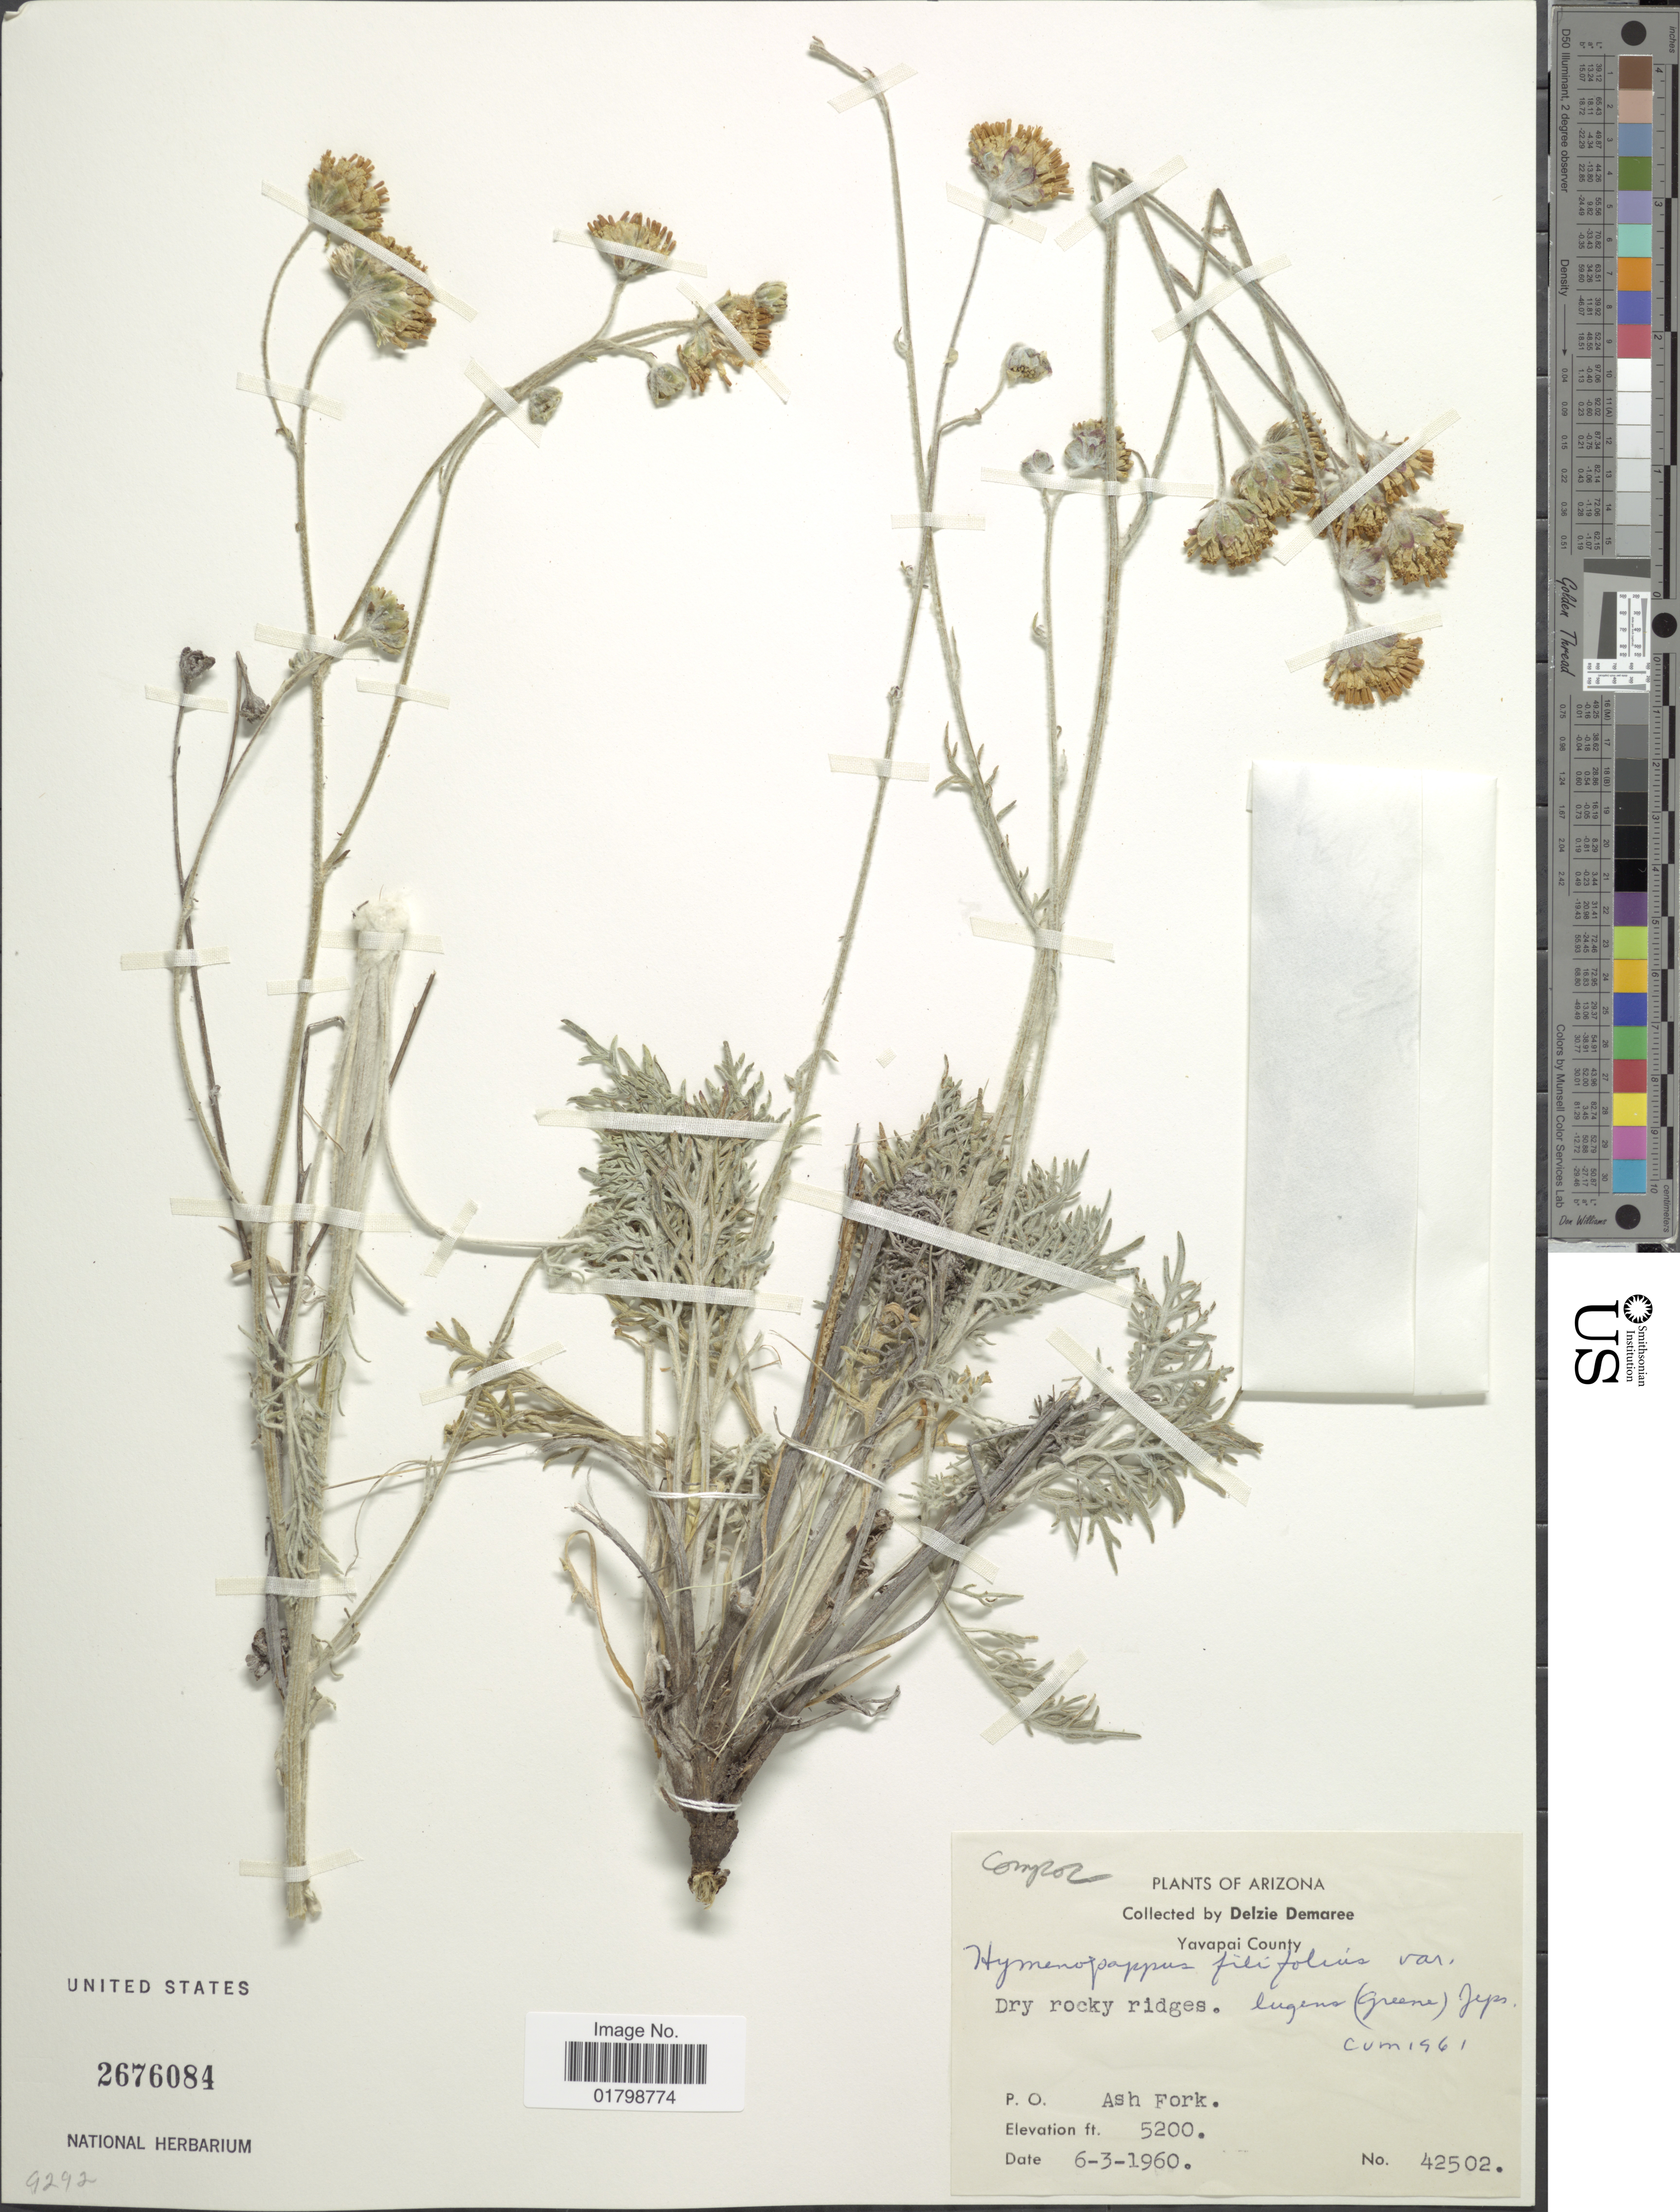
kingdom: Plantae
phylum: Tracheophyta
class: Magnoliopsida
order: Asterales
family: Asteraceae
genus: Hymenopappus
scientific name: Hymenopappus filifolius var. lugens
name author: (Greene) Jeps.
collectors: D. Demaree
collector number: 42502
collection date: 1960-06-03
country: United States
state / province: Arizona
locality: Yavapai County, Ash Fork.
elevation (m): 1585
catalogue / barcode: US 2676084